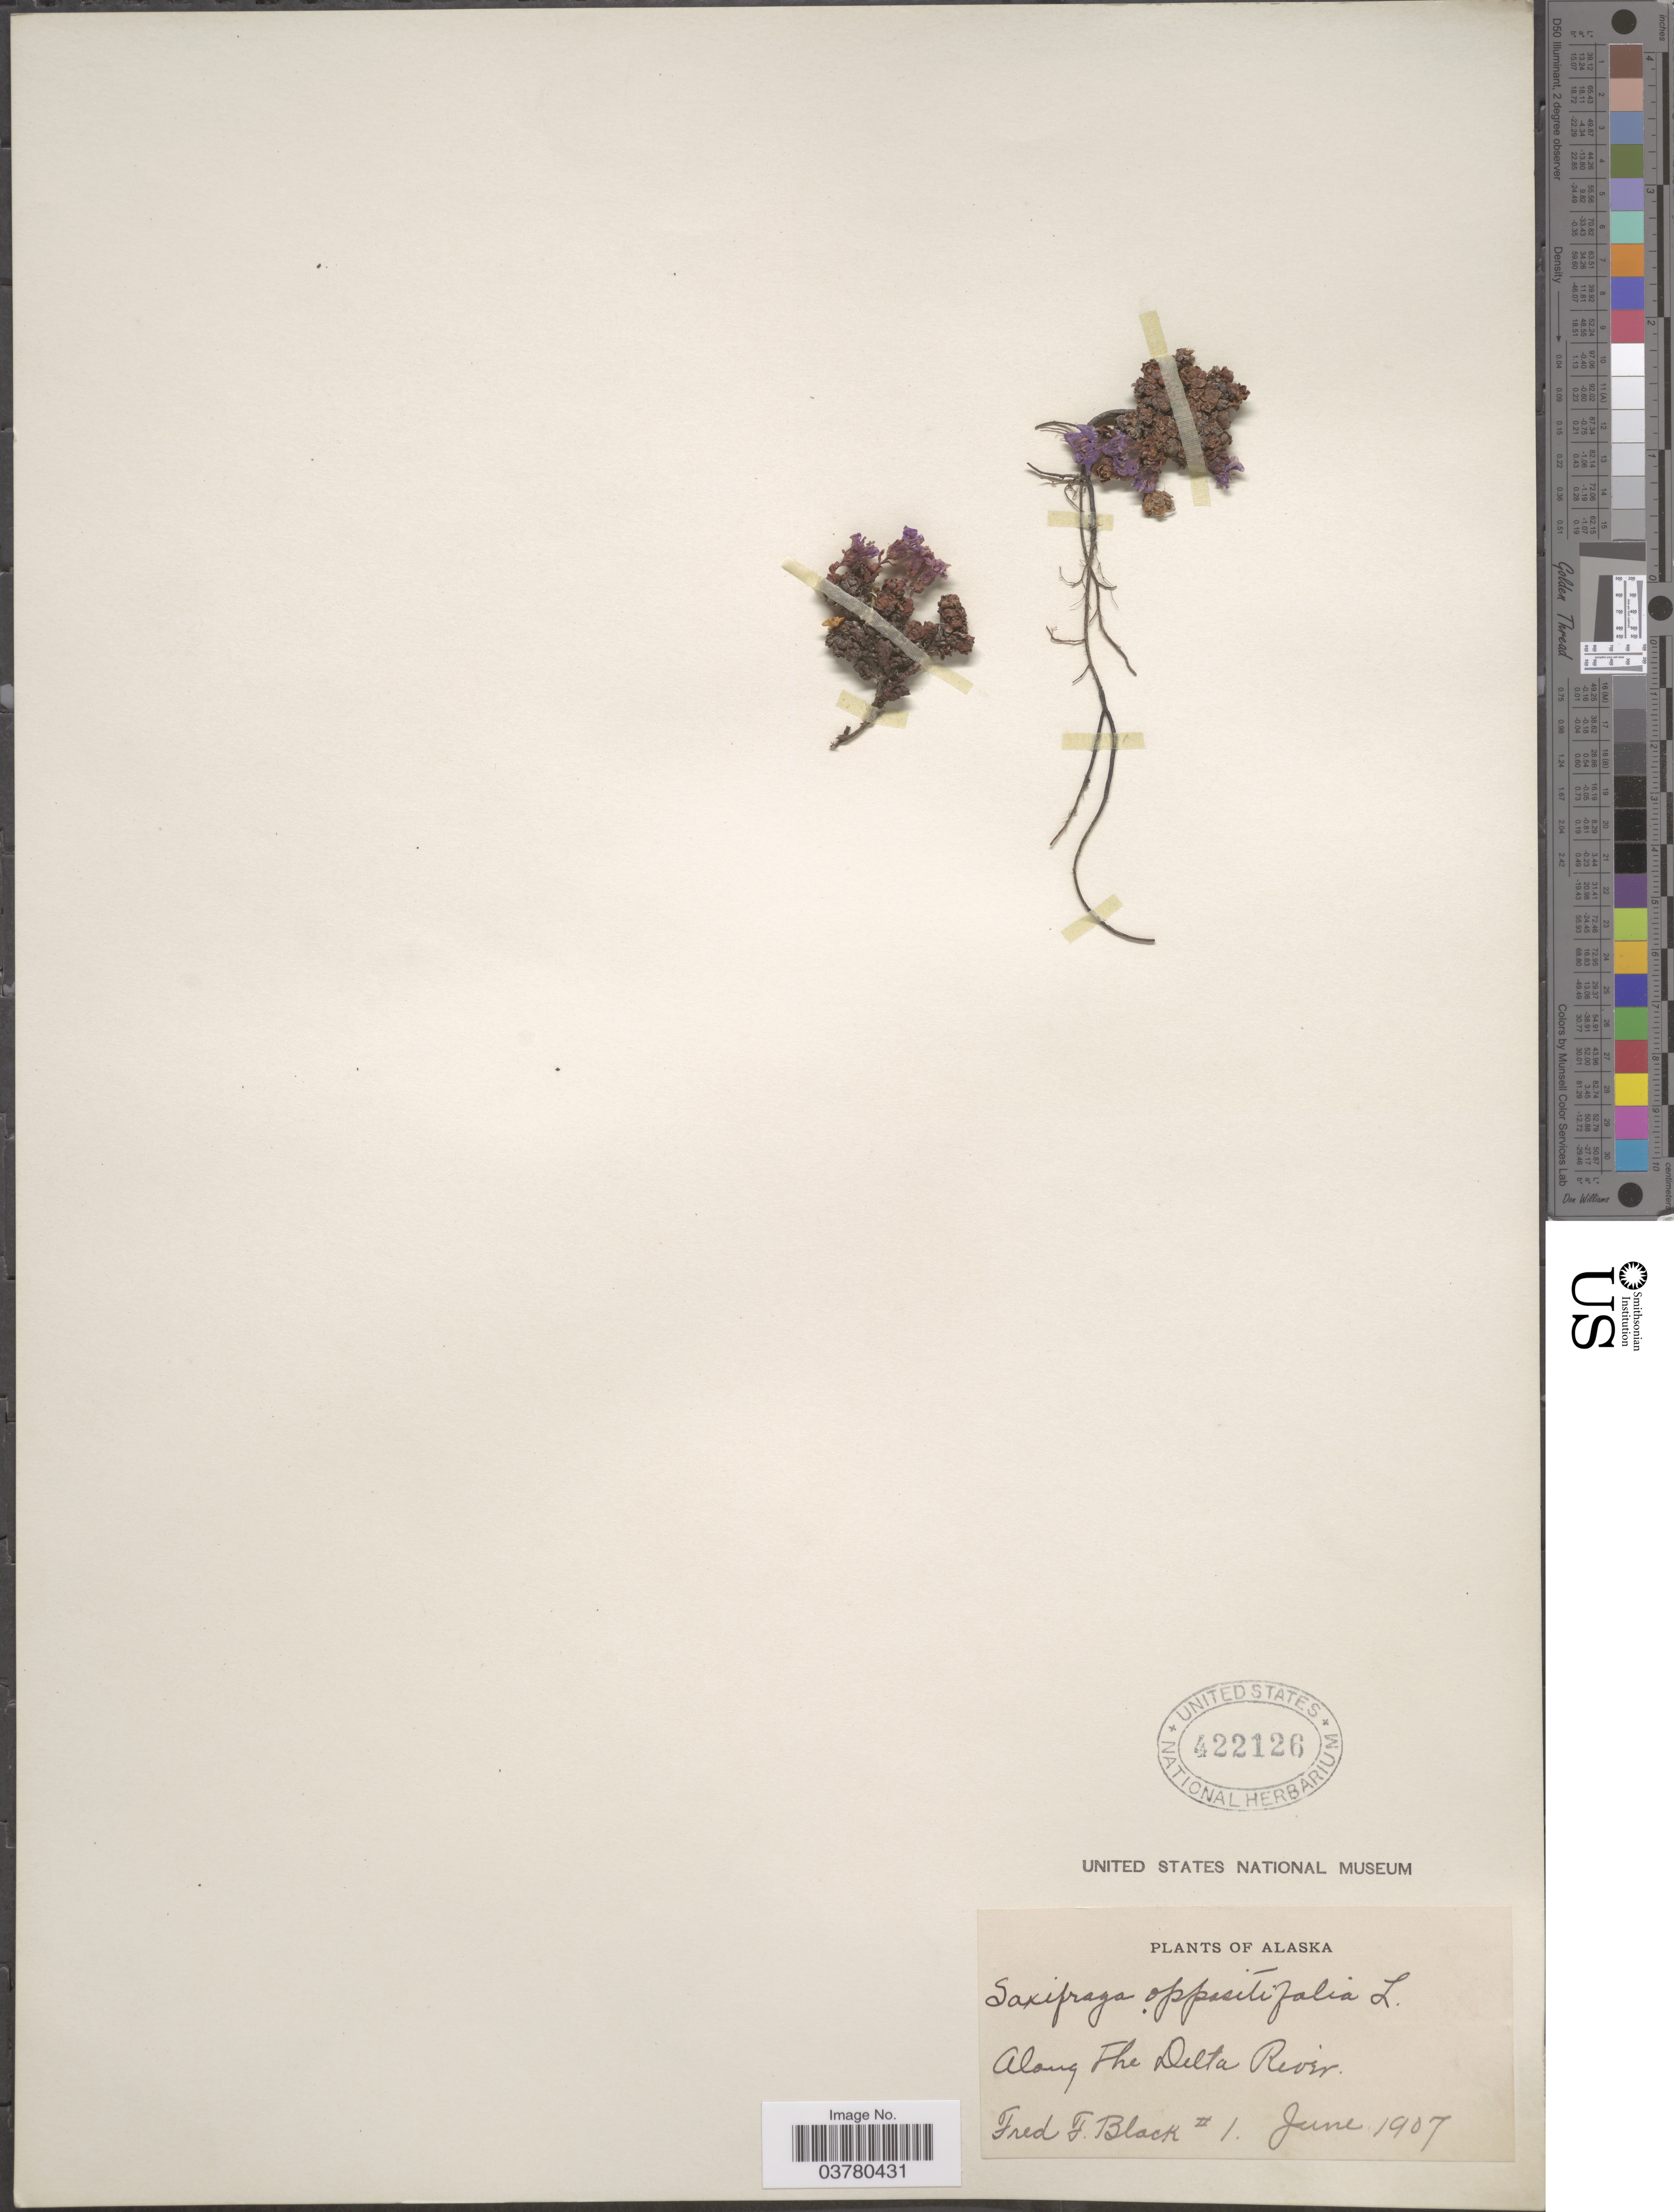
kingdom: Plantae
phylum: Tracheophyta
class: Magnoliopsida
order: Saxifragales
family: Saxifragaceae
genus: Saxifraga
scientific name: Saxifraga oppositifolia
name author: L.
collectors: F. Black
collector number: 1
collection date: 1907-06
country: United States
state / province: Alaska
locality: Along the Delta River.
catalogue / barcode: US 422126